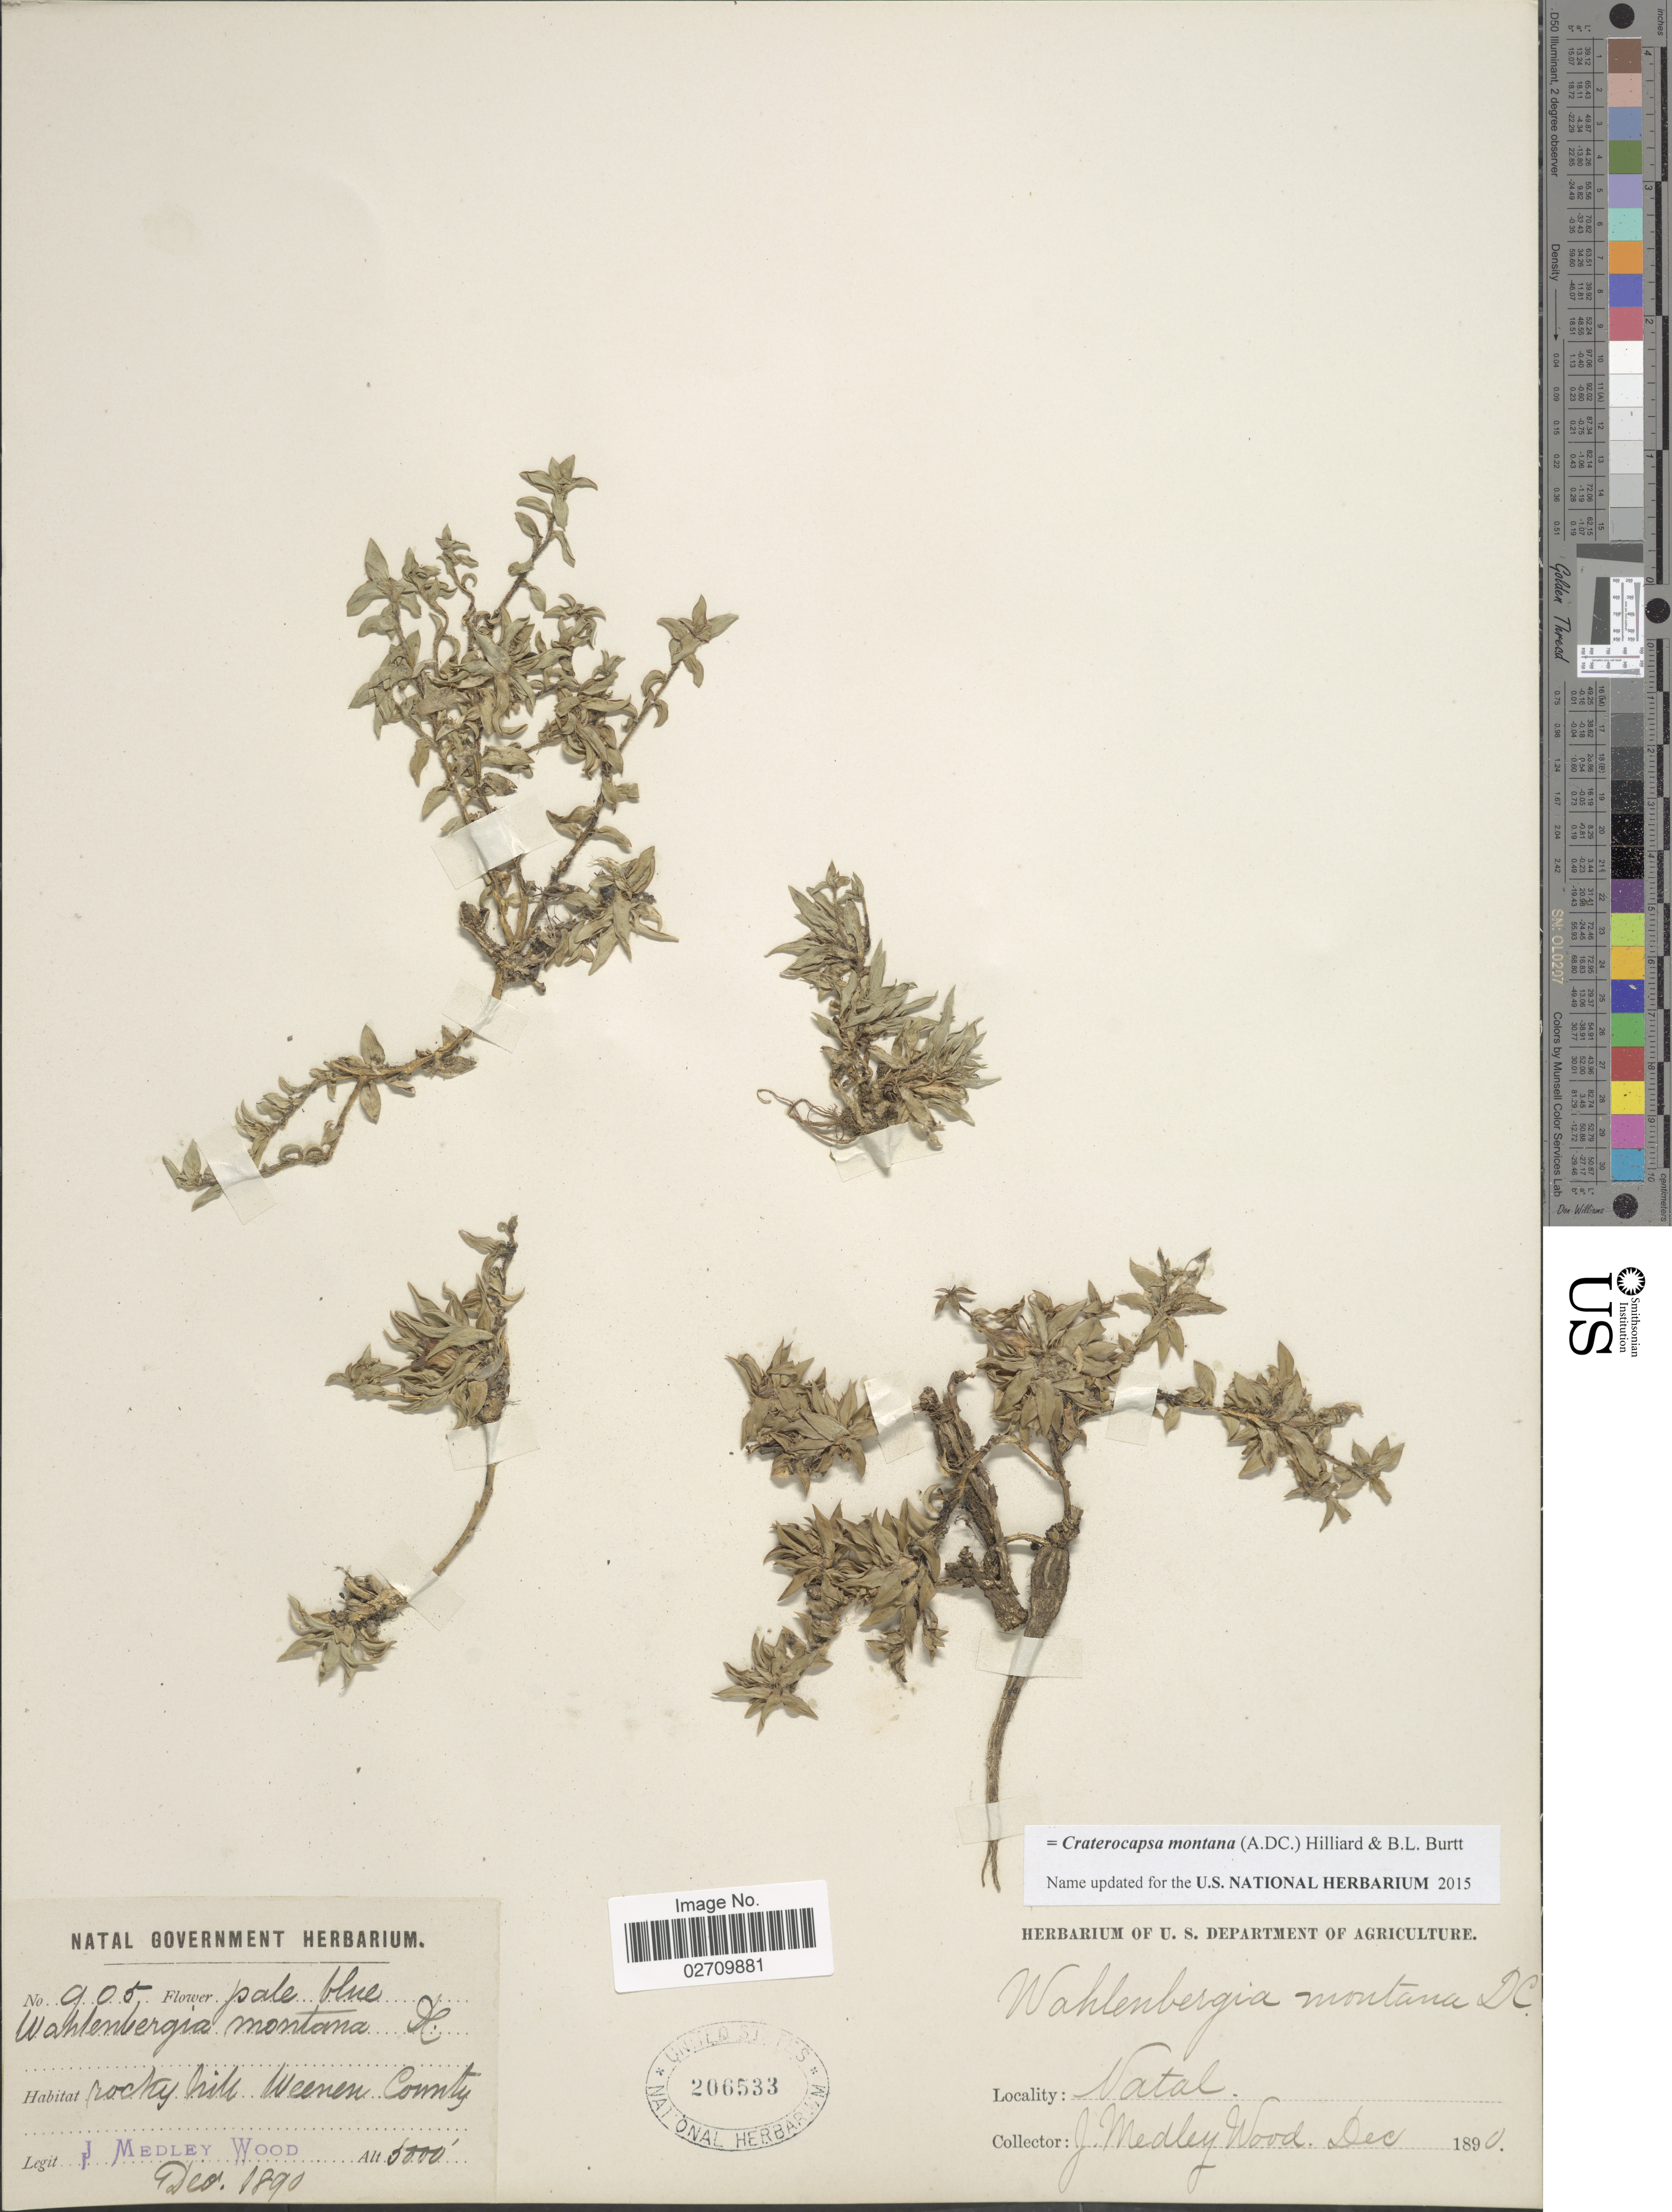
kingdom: Plantae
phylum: Tracheophyta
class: Magnoliopsida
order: Asterales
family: Campanulaceae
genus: Craterocapsa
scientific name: Craterocapsa montana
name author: (A. DC.) Hilliard & B.L. Burtt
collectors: J. Medley Wood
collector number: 905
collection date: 1890-12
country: South Africa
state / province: KwaZulu-Natal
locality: Rocky [illegible text] Weenen County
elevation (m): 1524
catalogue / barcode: US 206533